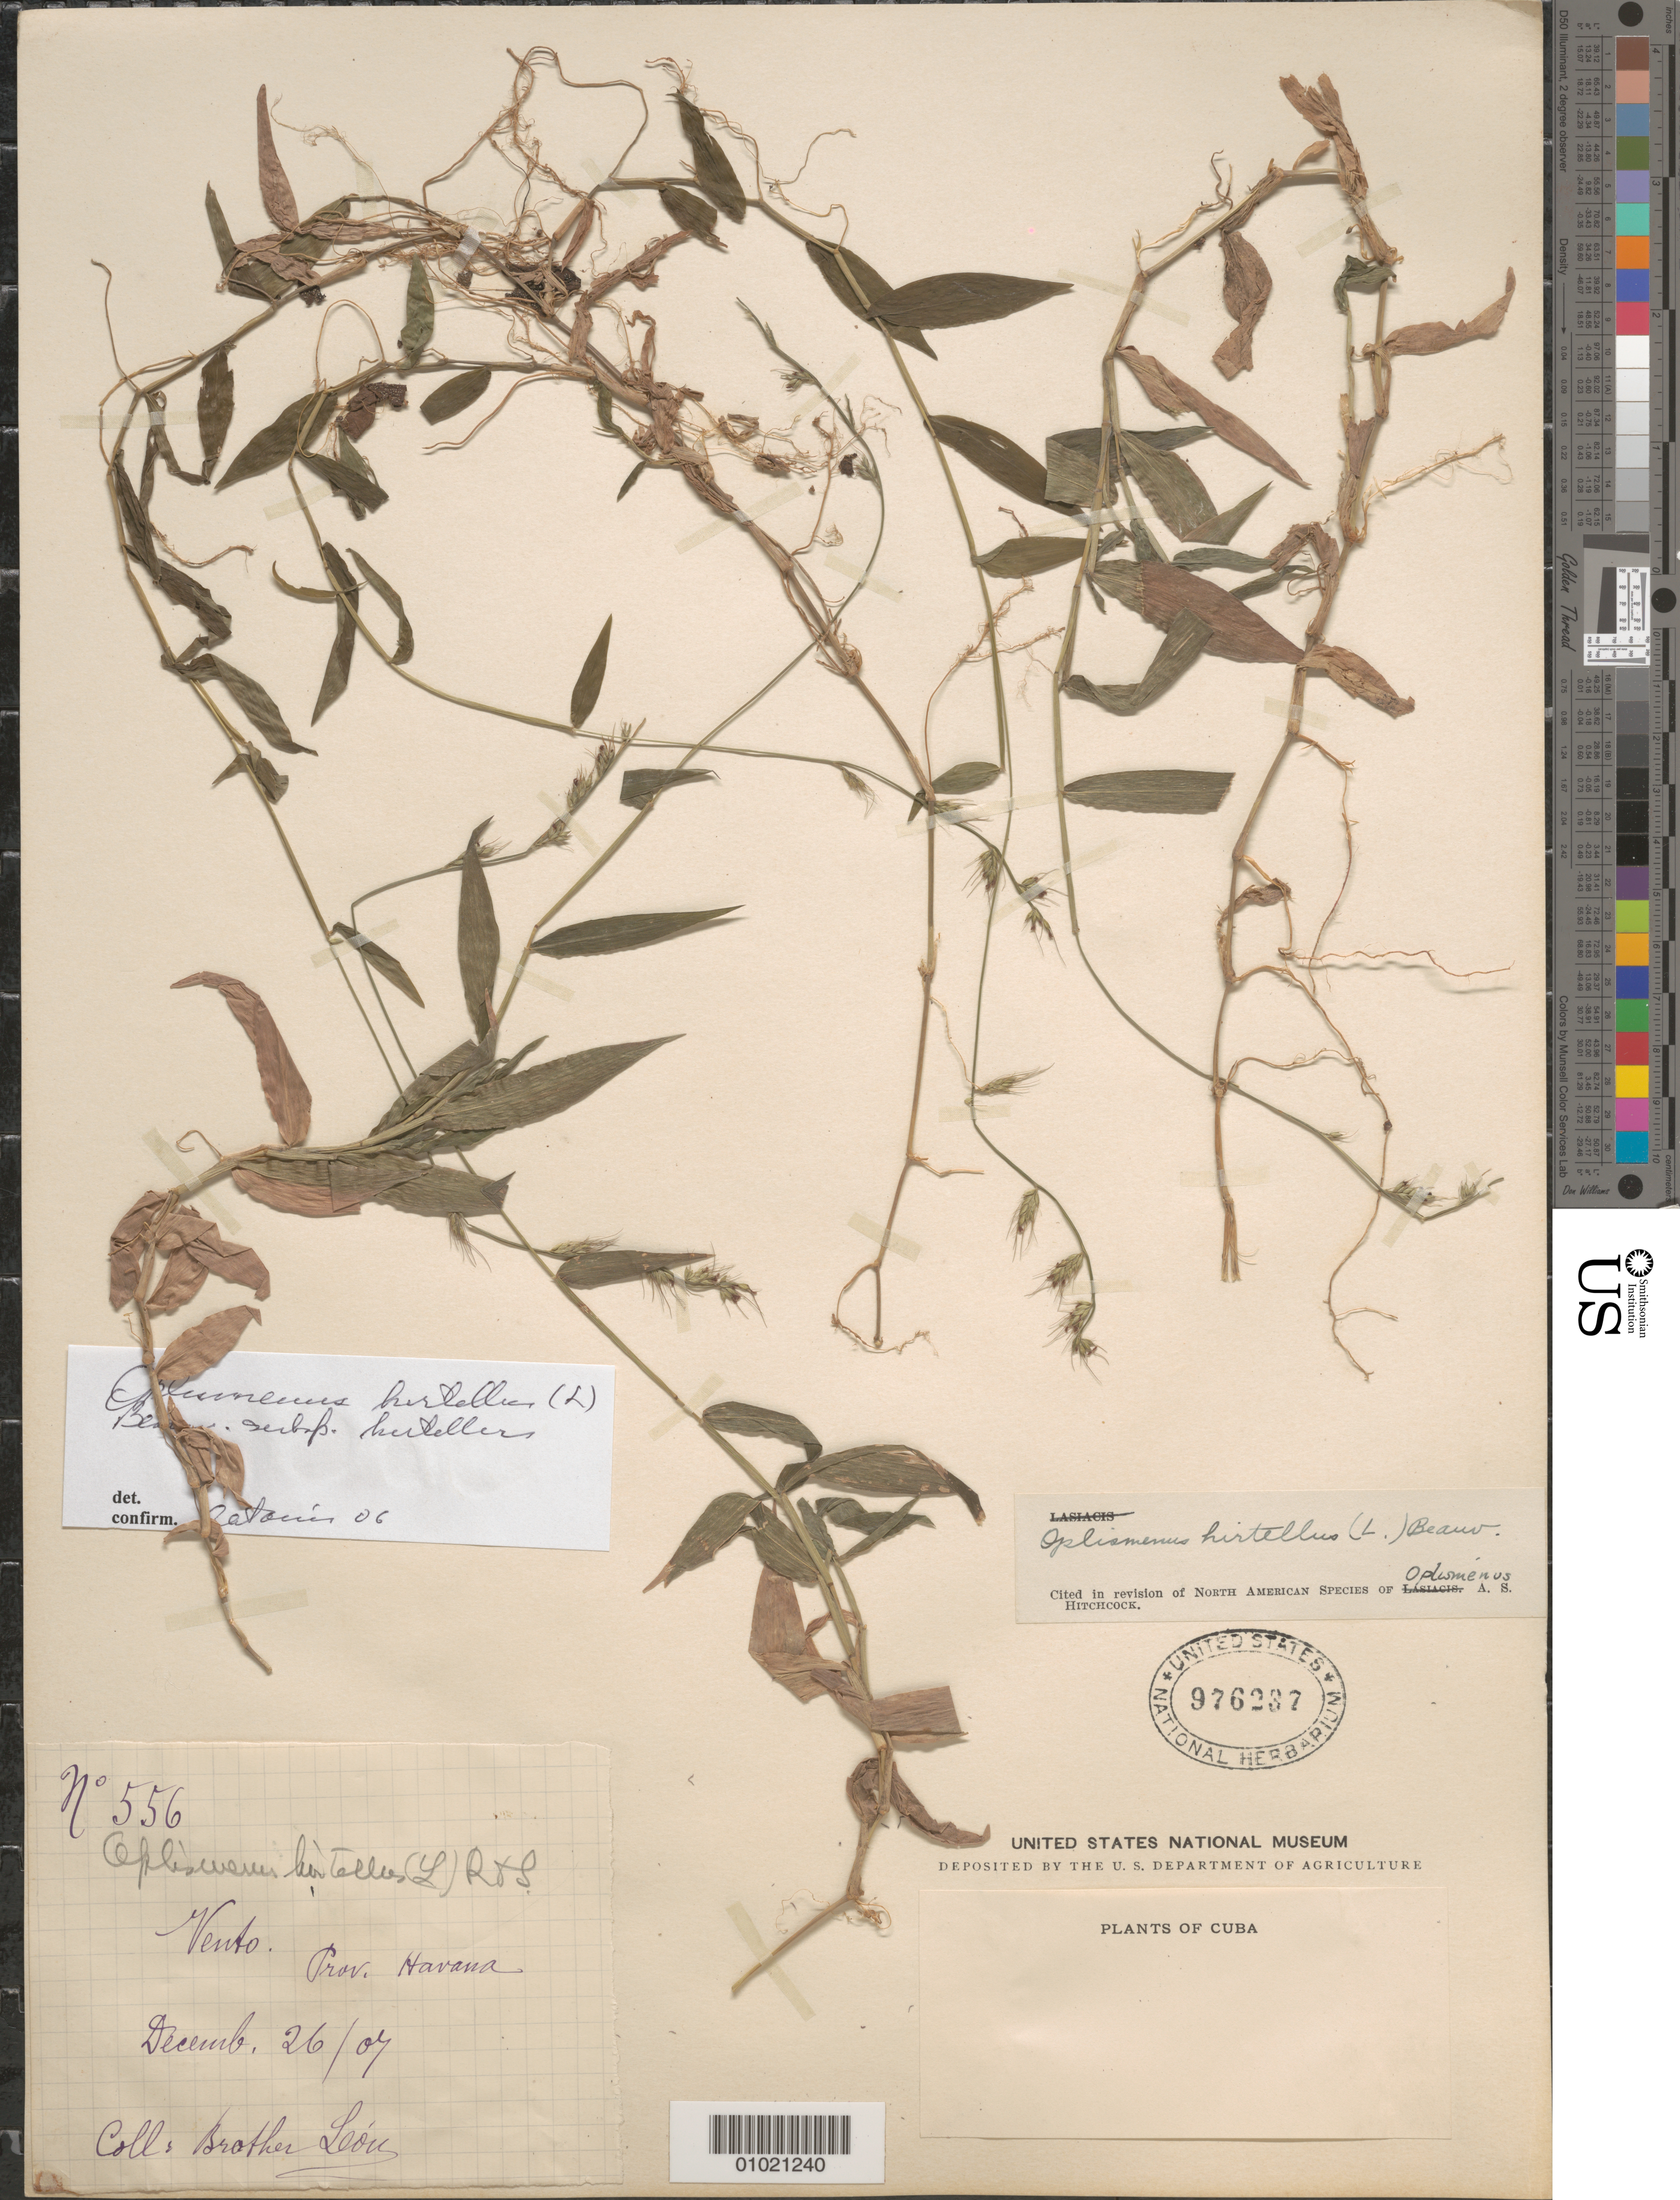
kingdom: Plantae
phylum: Tracheophyta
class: Liliopsida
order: Poales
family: Poaceae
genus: Oplismenus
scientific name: Oplismenus hirtellus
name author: (L.) P. Beauv.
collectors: Bro. León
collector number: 556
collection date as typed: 26 Dec 1907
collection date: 1907-12-26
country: Cuba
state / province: La Habana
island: Cuba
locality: Vento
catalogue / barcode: US 976237